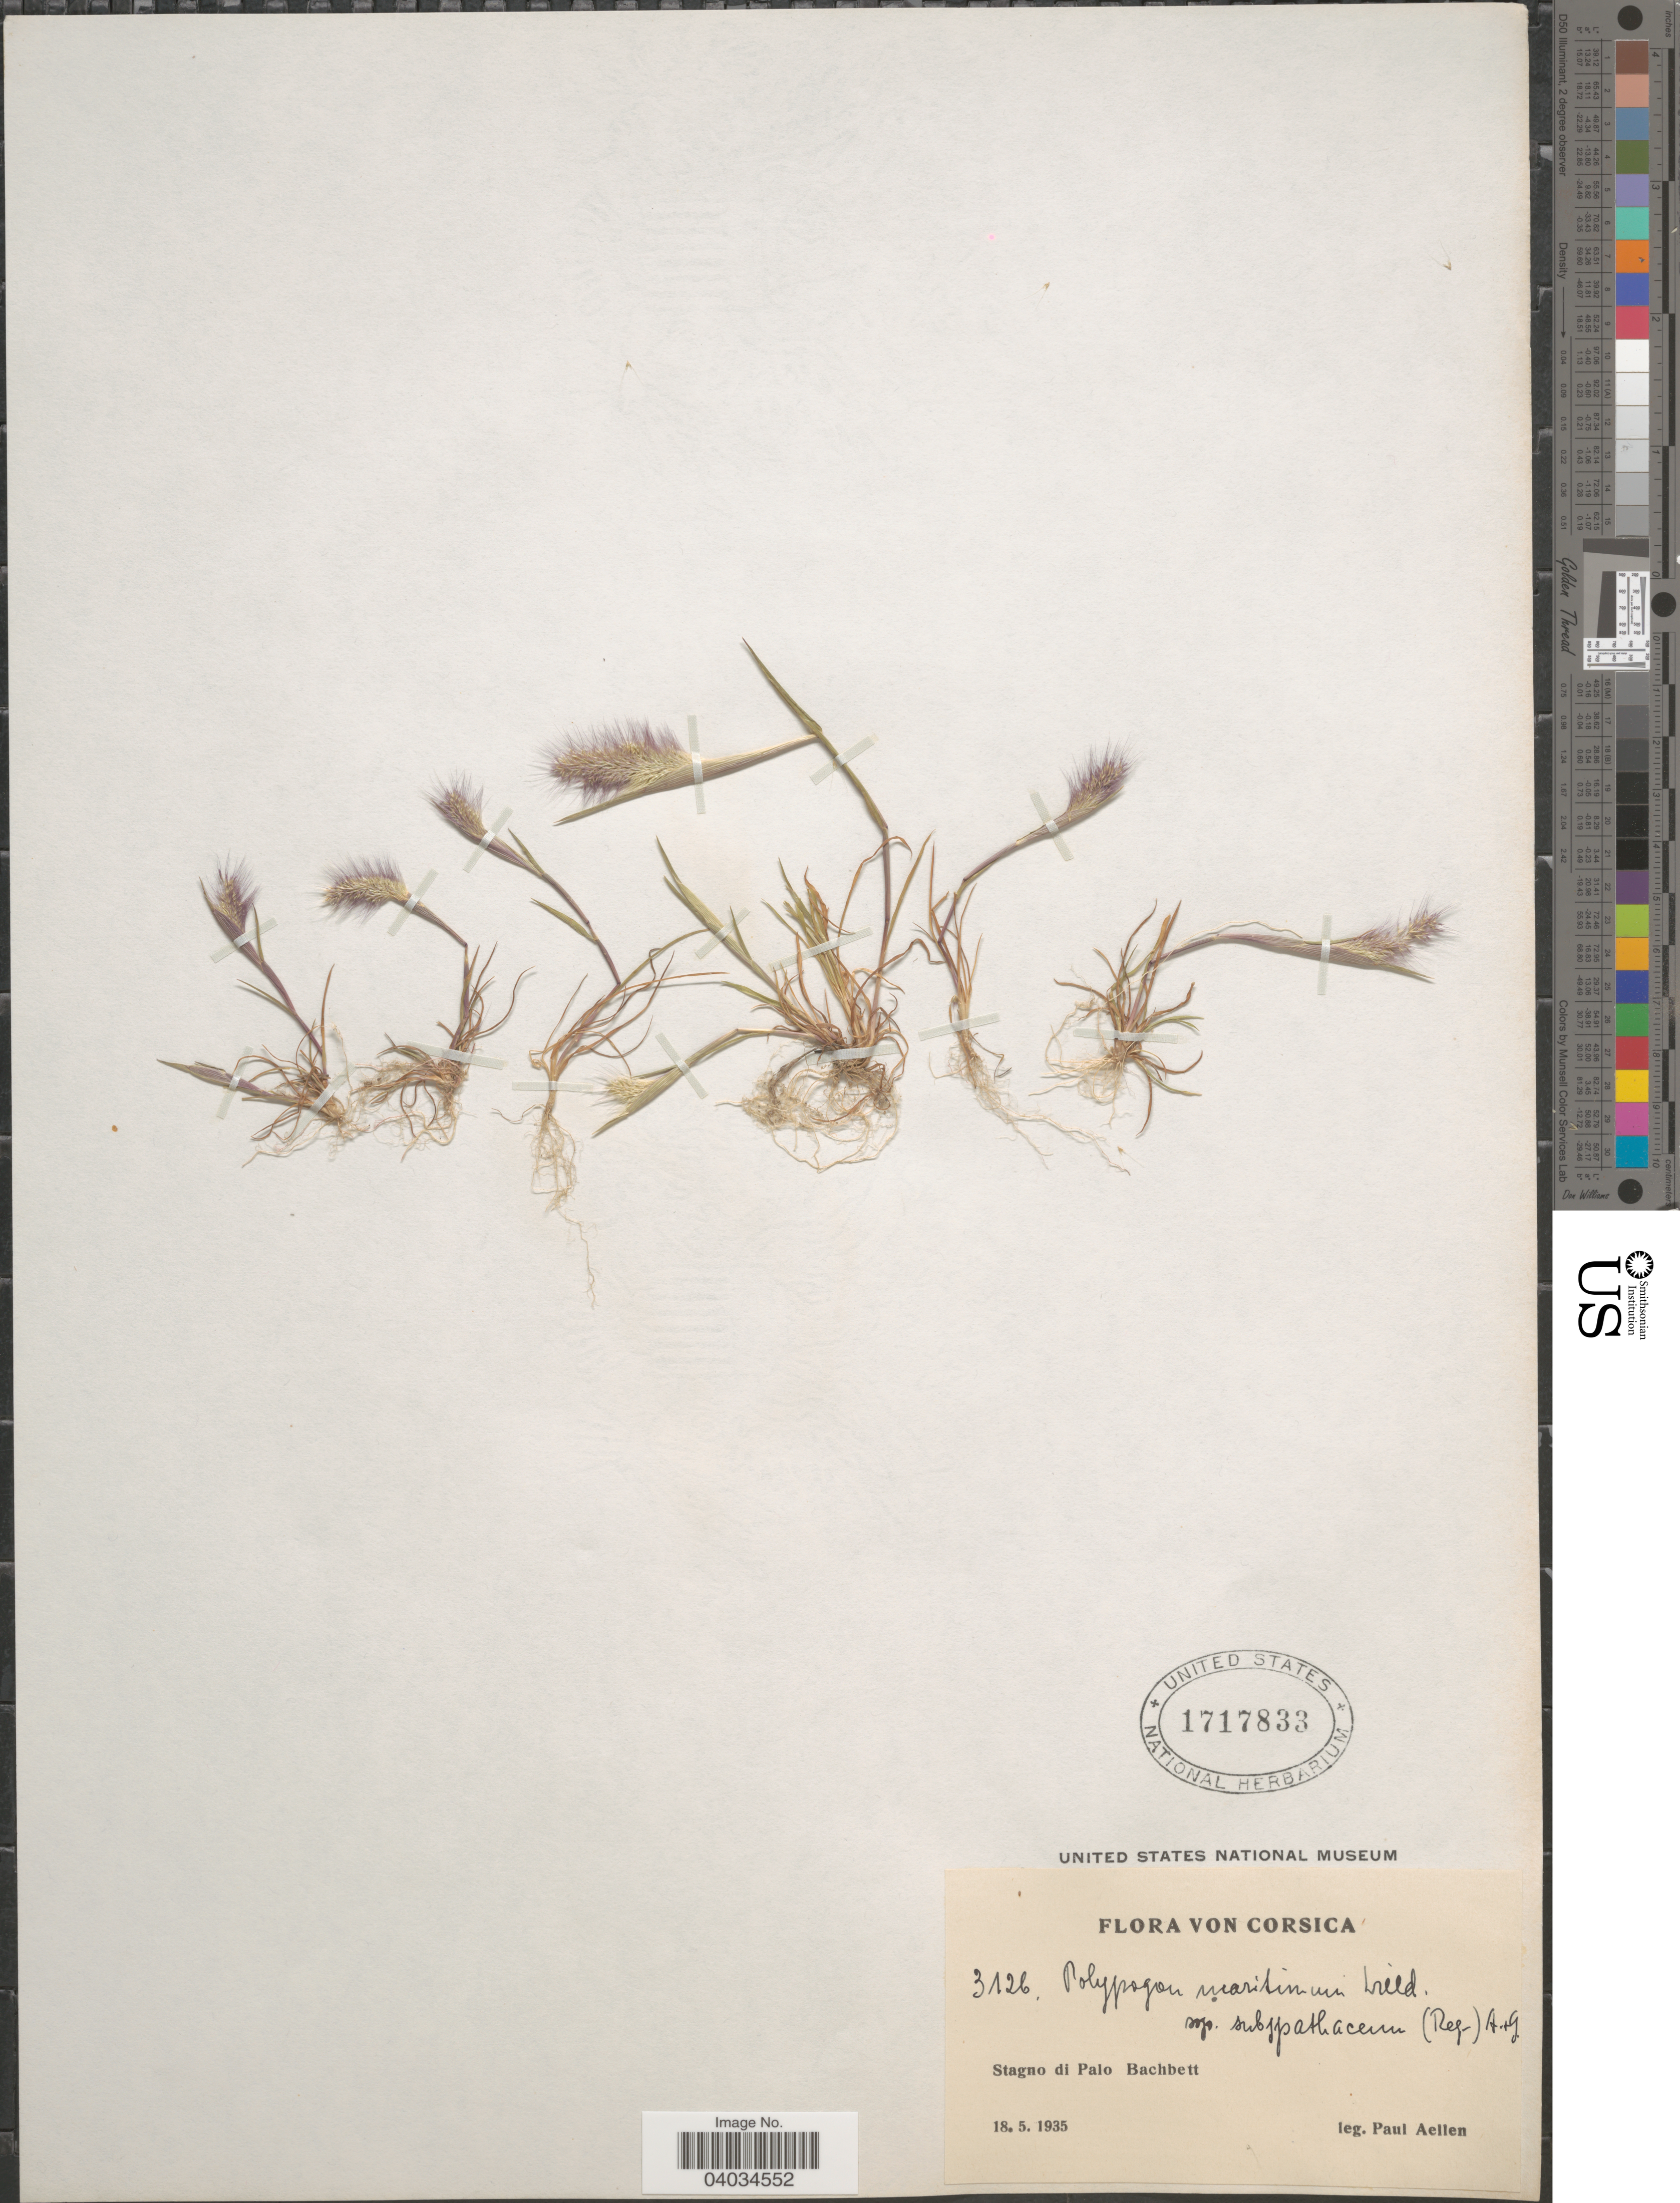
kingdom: Plantae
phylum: Tracheophyta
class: Liliopsida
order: Poales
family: Poaceae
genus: Polypogon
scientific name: Polypogon maritimus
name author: Willd.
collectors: P. Aellen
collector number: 3126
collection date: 1935-05-18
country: France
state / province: Corsica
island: Corse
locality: Stagno di Palo Bachbett.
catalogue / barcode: US 1717833